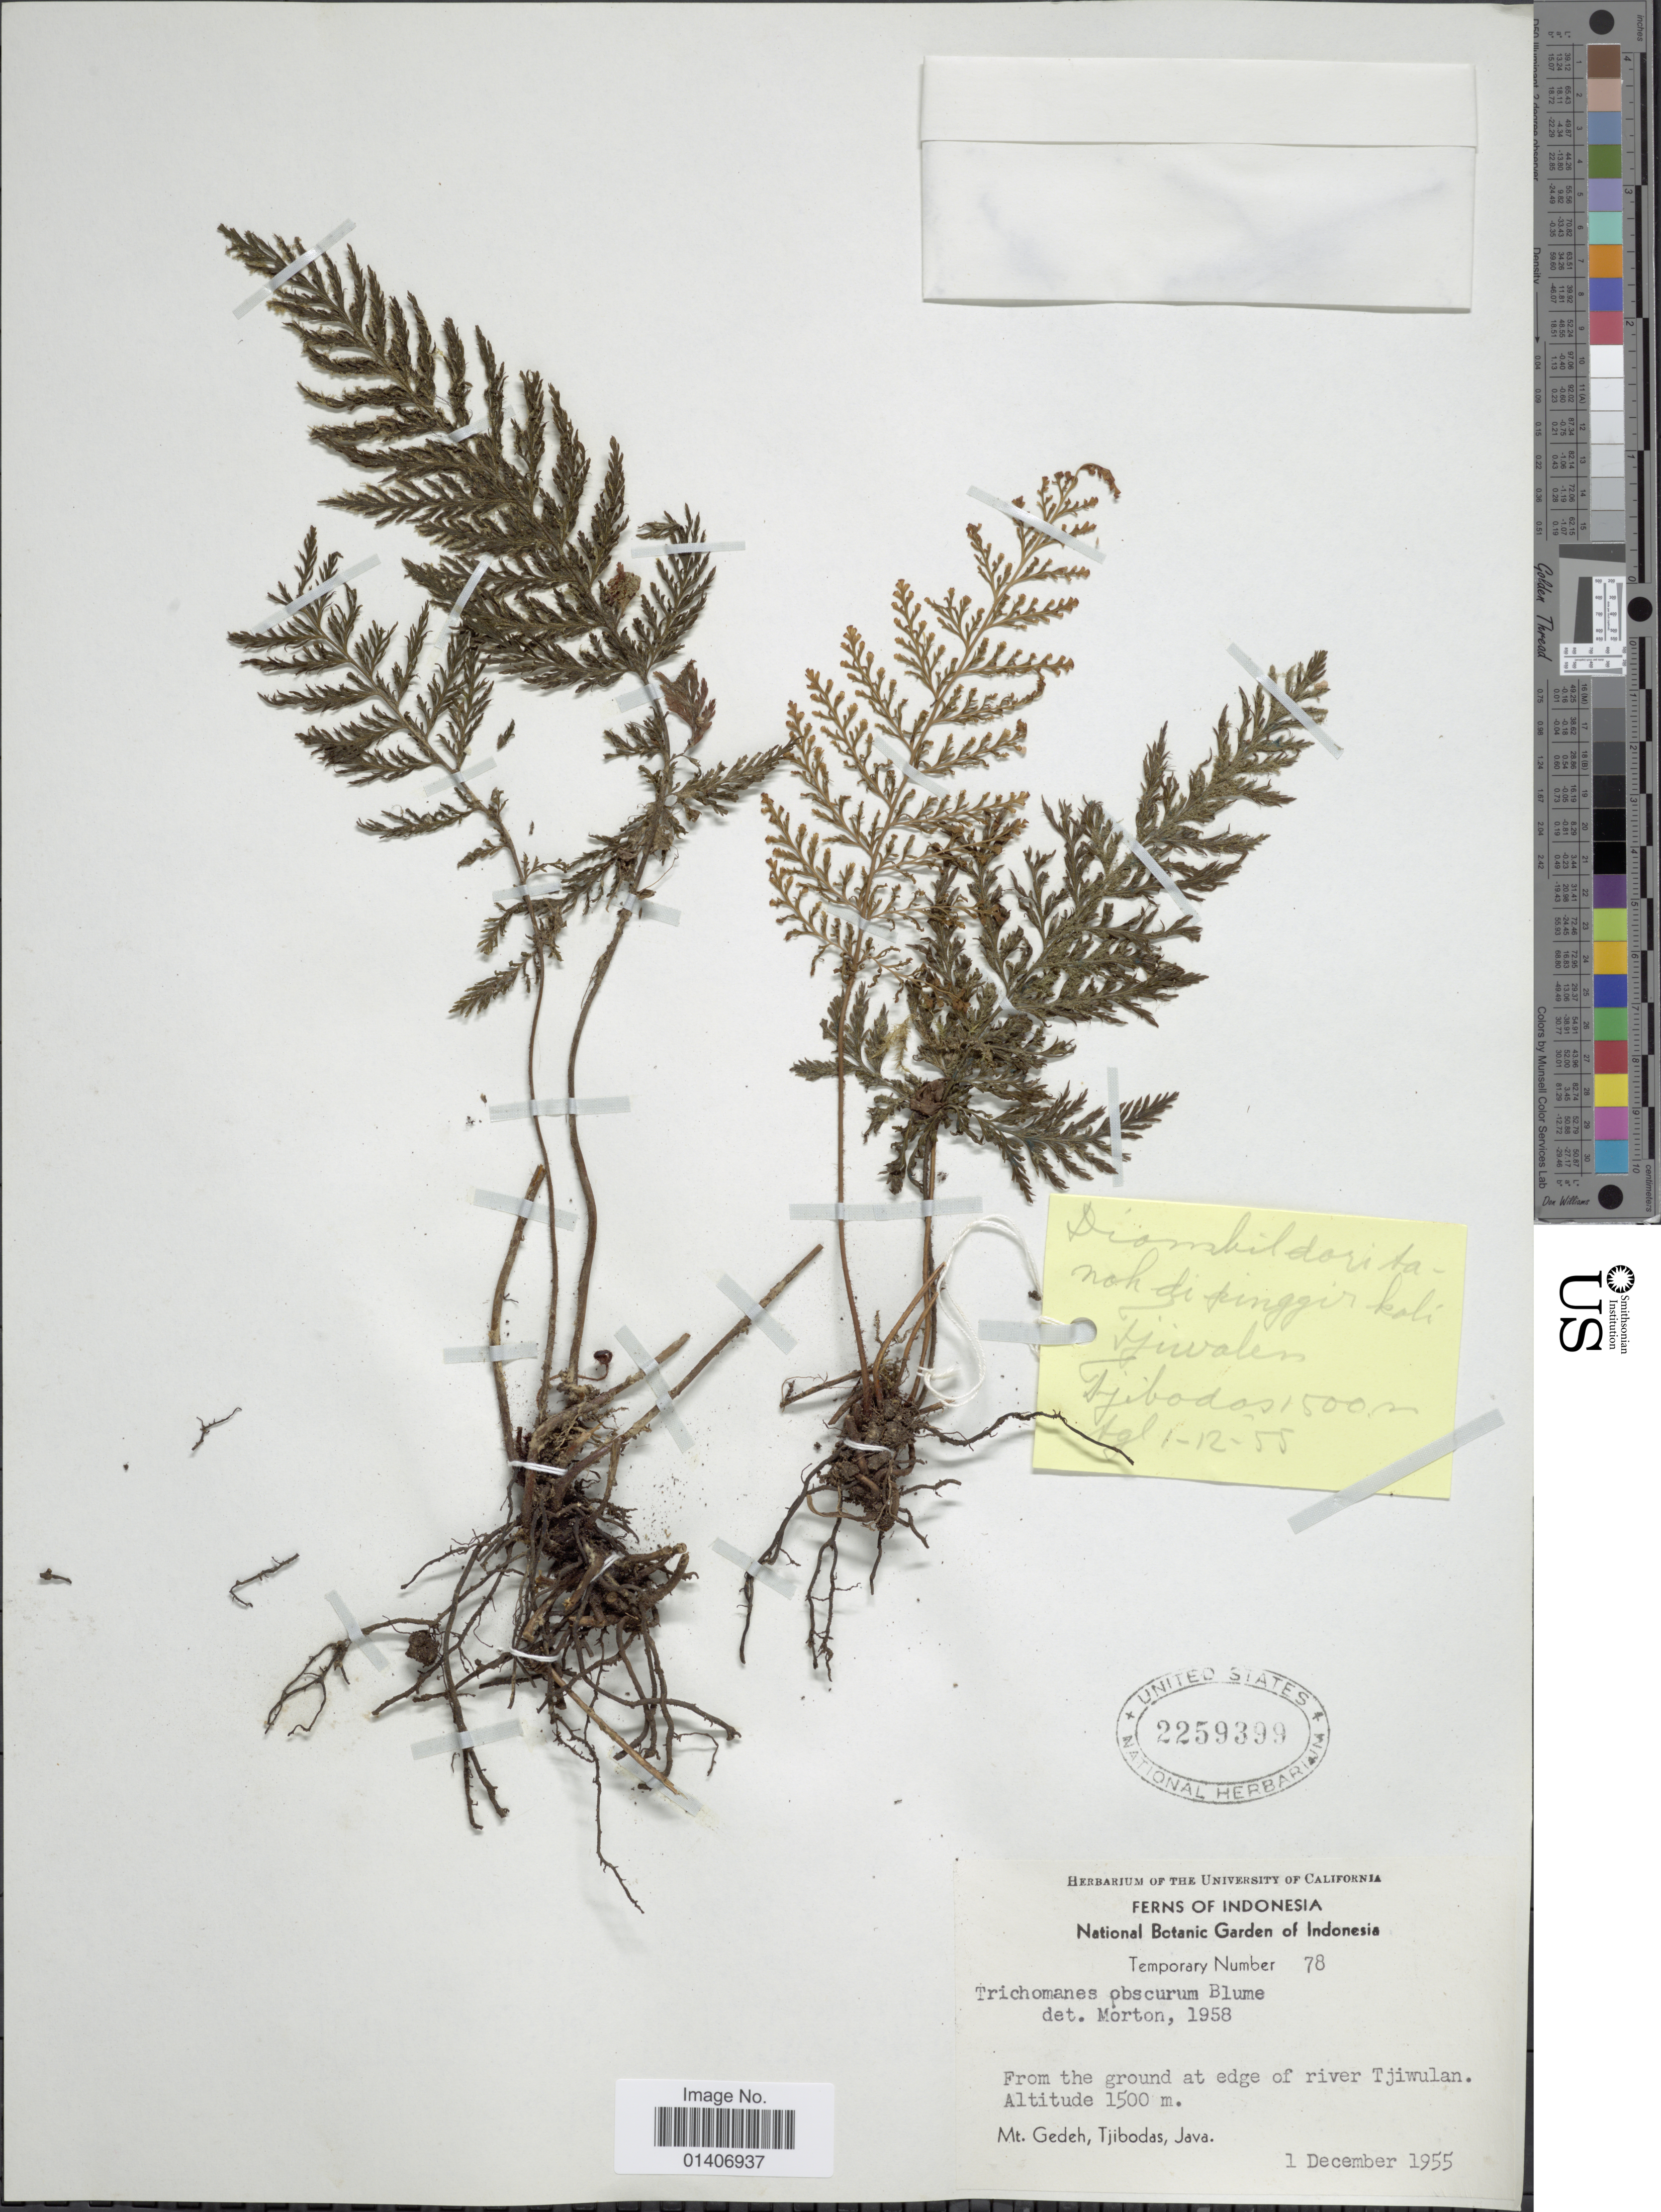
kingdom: Plantae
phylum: Tracheophyta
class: Polypodiopsida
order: Hymenophyllales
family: Hymenophyllaceae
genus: Abrodictyum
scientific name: Abrodictyum obscurum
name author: (Blume) Ebihara & K. Iwats.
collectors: National Botanic Garden of Indonesia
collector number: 78?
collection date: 1955-12-01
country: Indonesia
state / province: Java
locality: From the ground at edge of river Tjiwulan, Mt. Gedeh, Tjibodas, Java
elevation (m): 1500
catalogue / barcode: US 2259399